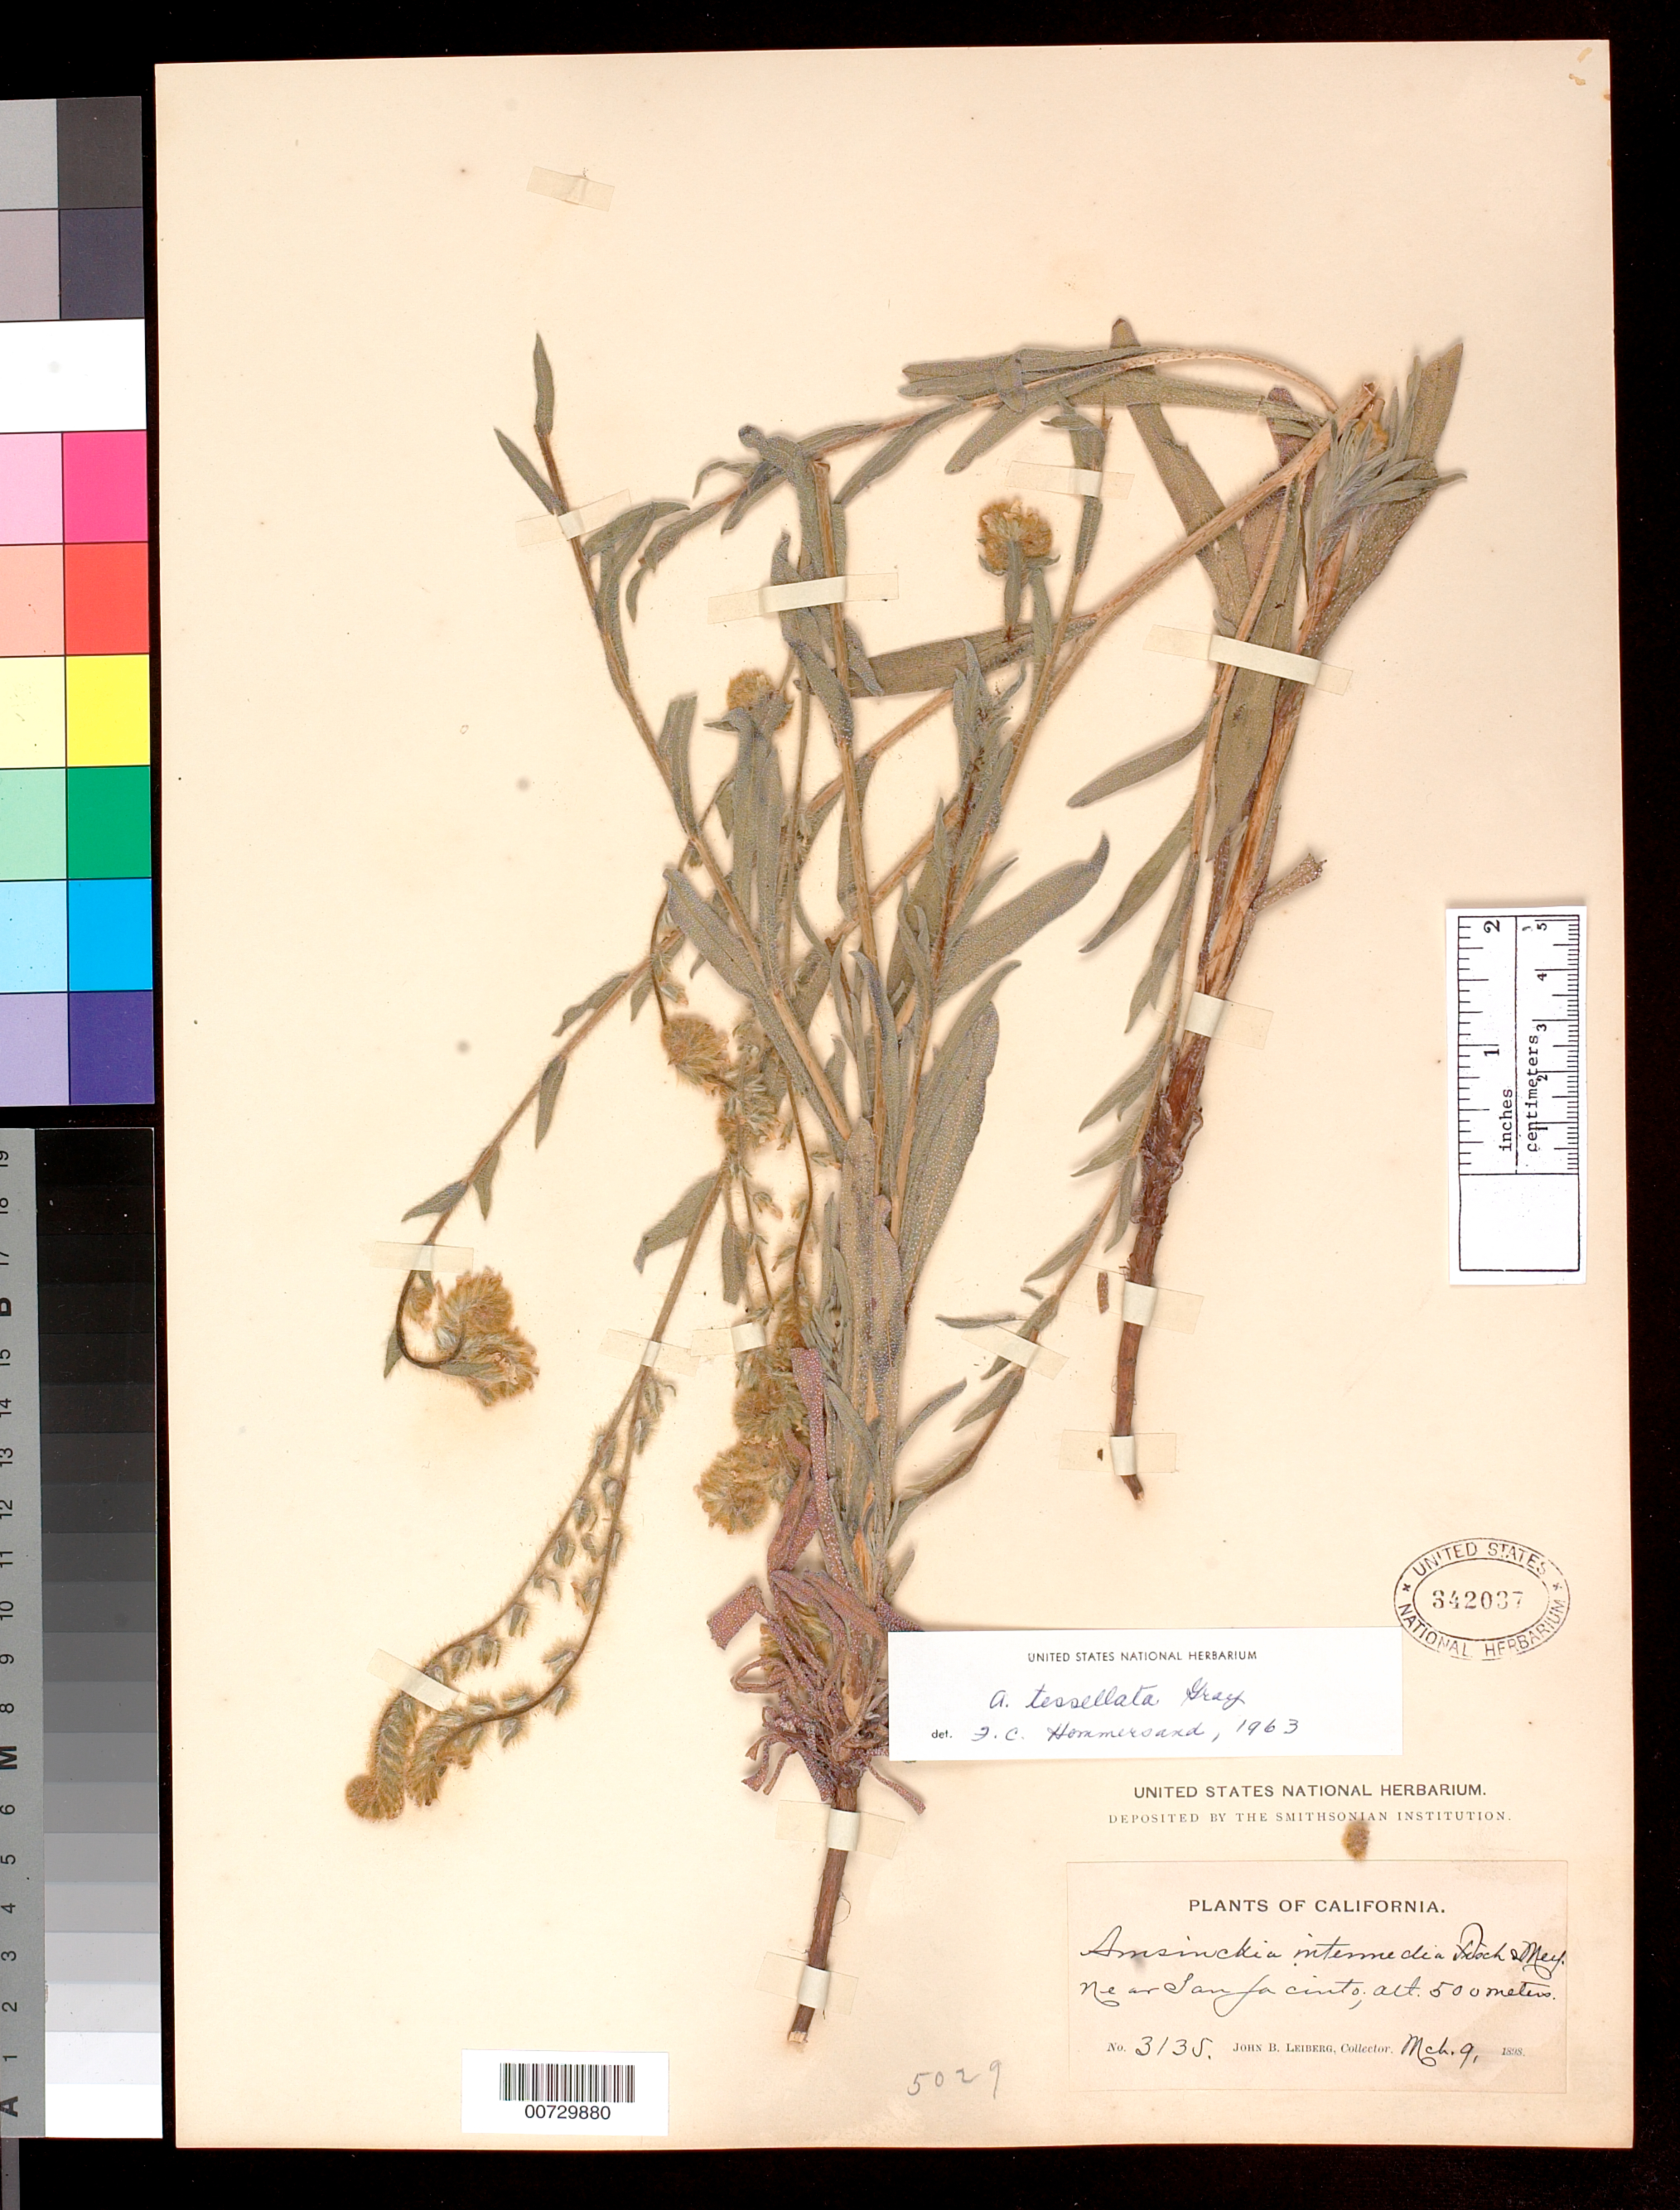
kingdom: Plantae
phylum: Tracheophyta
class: Magnoliopsida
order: Boraginales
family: Boraginaceae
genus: Amsinckia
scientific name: Amsinckia tessellata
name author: A. Gray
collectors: J. Leiberg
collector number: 3135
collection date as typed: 9 Mar 1898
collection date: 1898-03-09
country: United States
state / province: California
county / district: Riverside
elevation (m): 1000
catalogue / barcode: US 342037